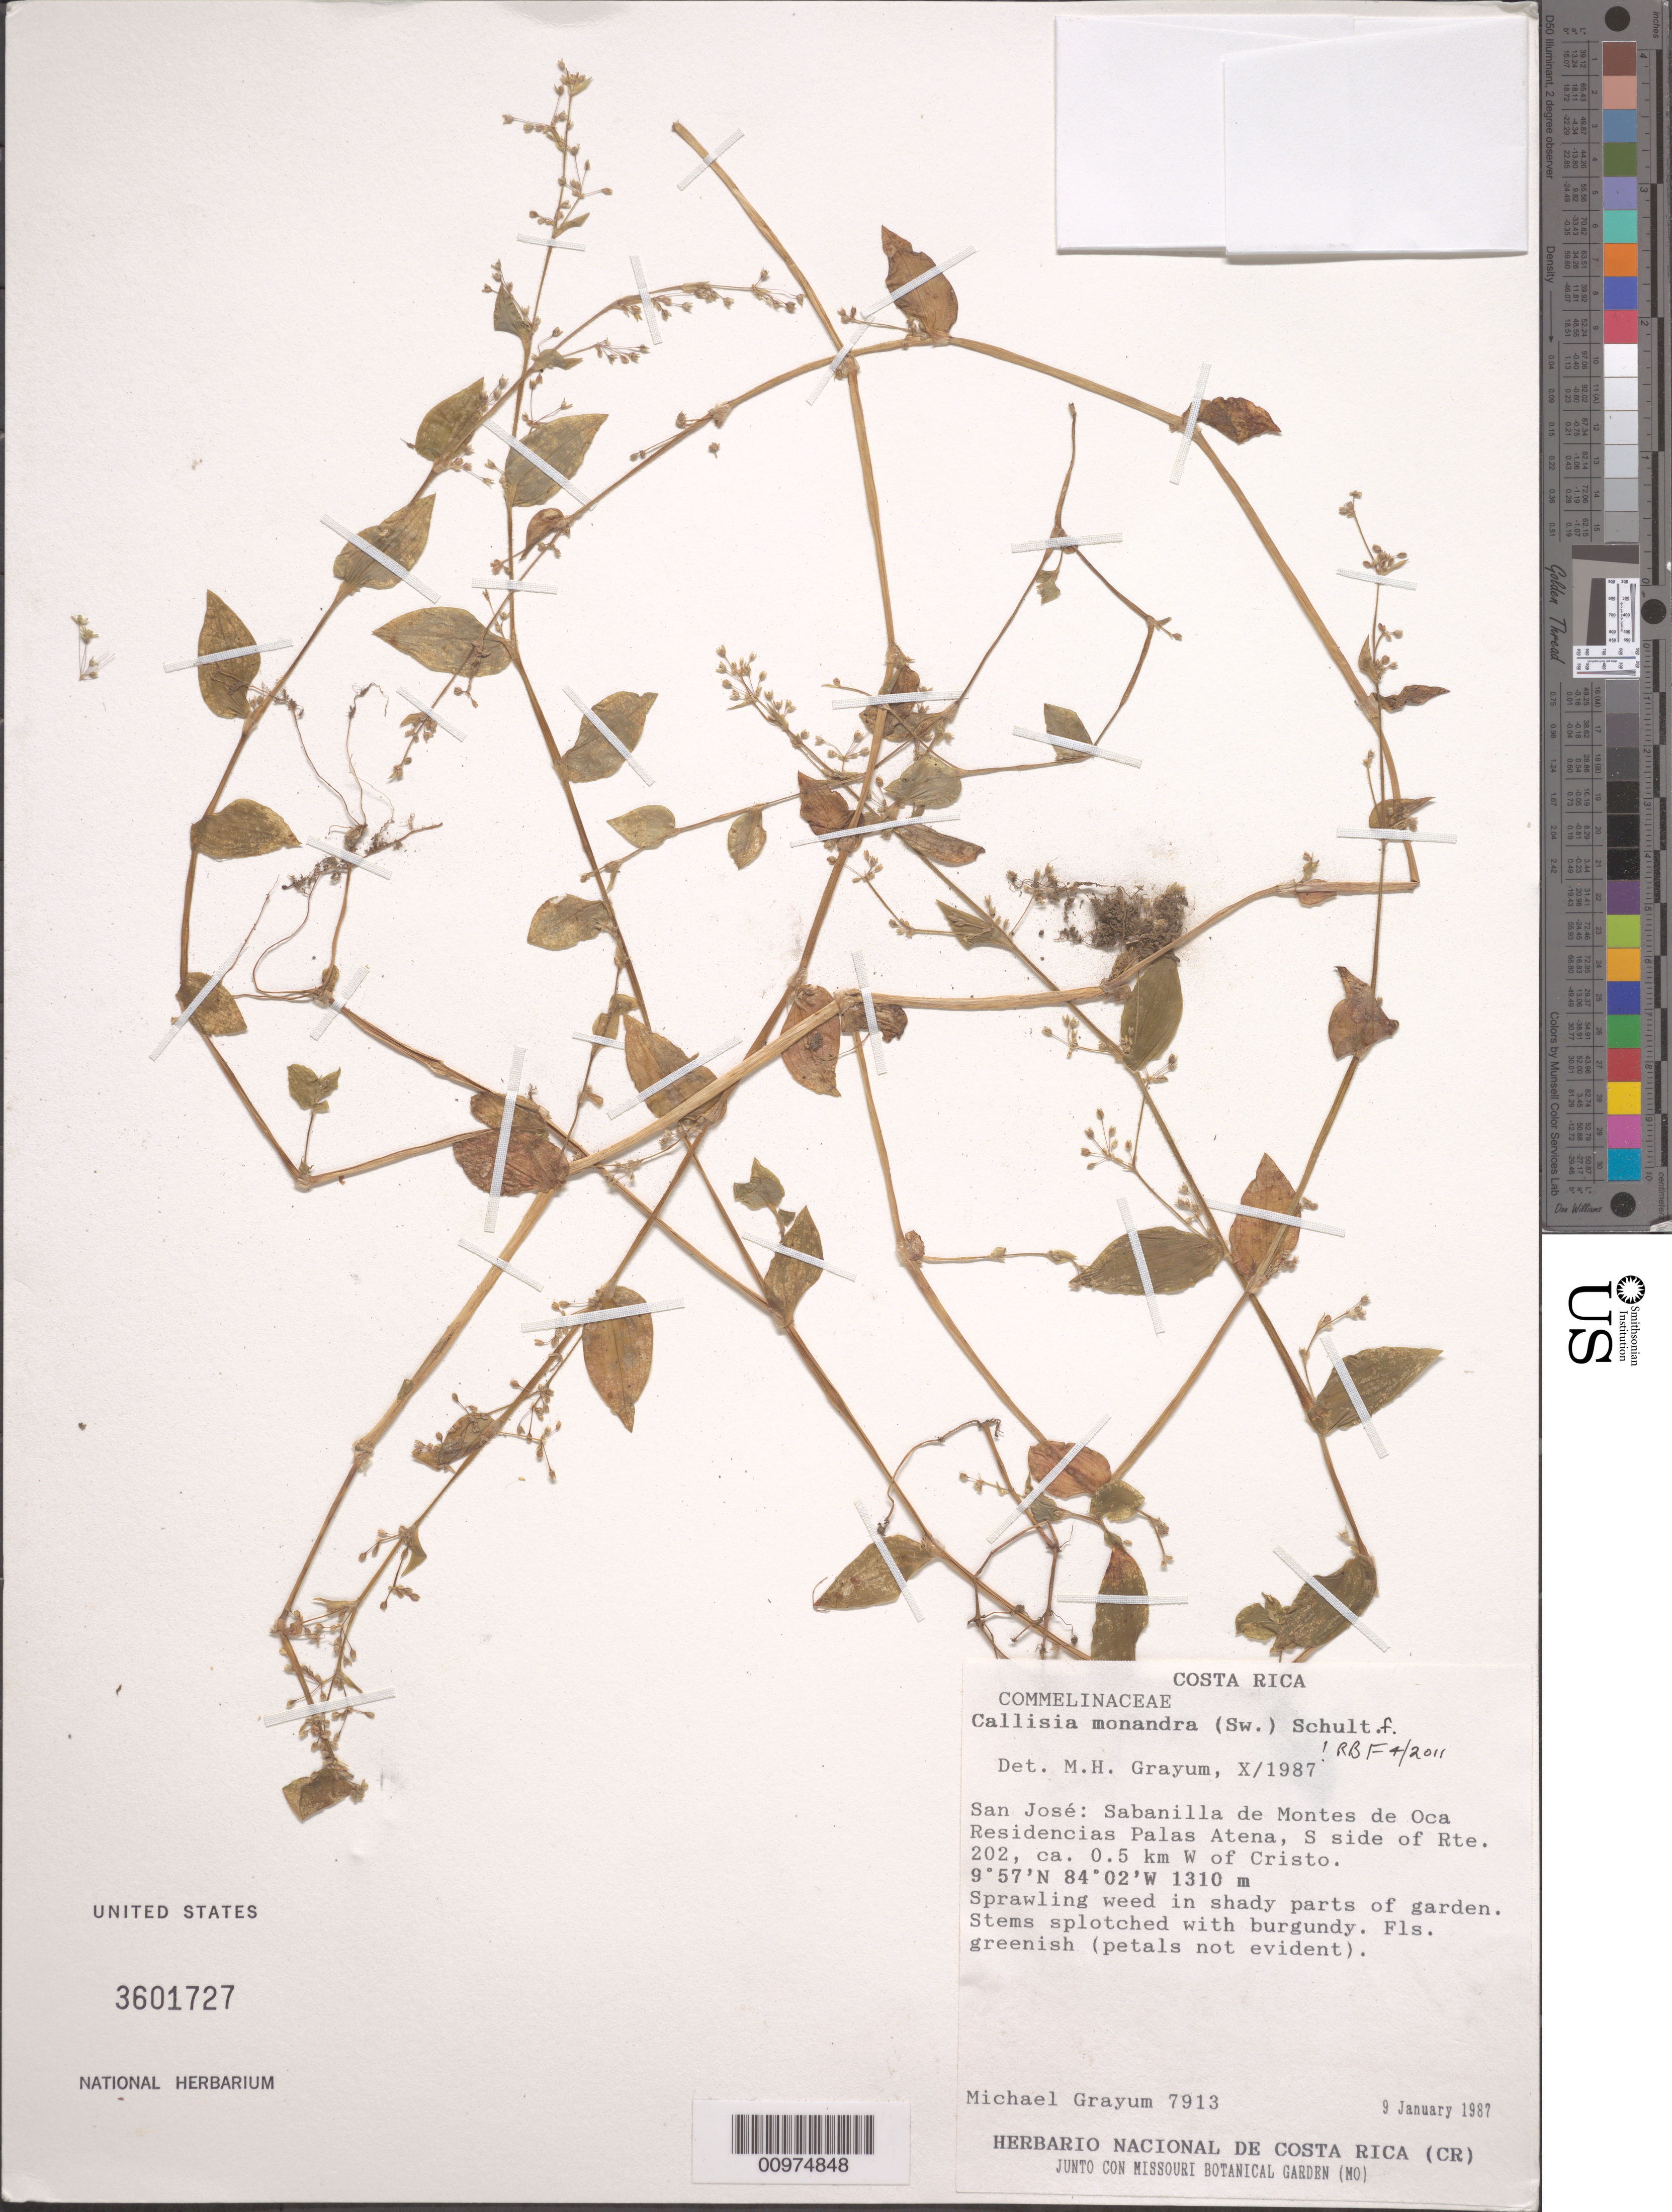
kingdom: Plantae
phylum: Tracheophyta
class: Liliopsida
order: Commelinales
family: Commelinaceae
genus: Callisia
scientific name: Callisia monandra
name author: (Sw.) Schult. & Schult. f.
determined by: Faden, Robert B., (US), Smithsonian Institution - National Museum of Natural History (UNITED STATES)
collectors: M. H. Grayum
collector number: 7913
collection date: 1987-01-09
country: Costa Rica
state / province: San José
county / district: Montes De Oca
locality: Sabanilla de Montes De Oca Residencias Palas Atena, S side of Rte. 202, ca. 0.5 km W of Cristo.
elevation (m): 1310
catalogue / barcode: US 3601727